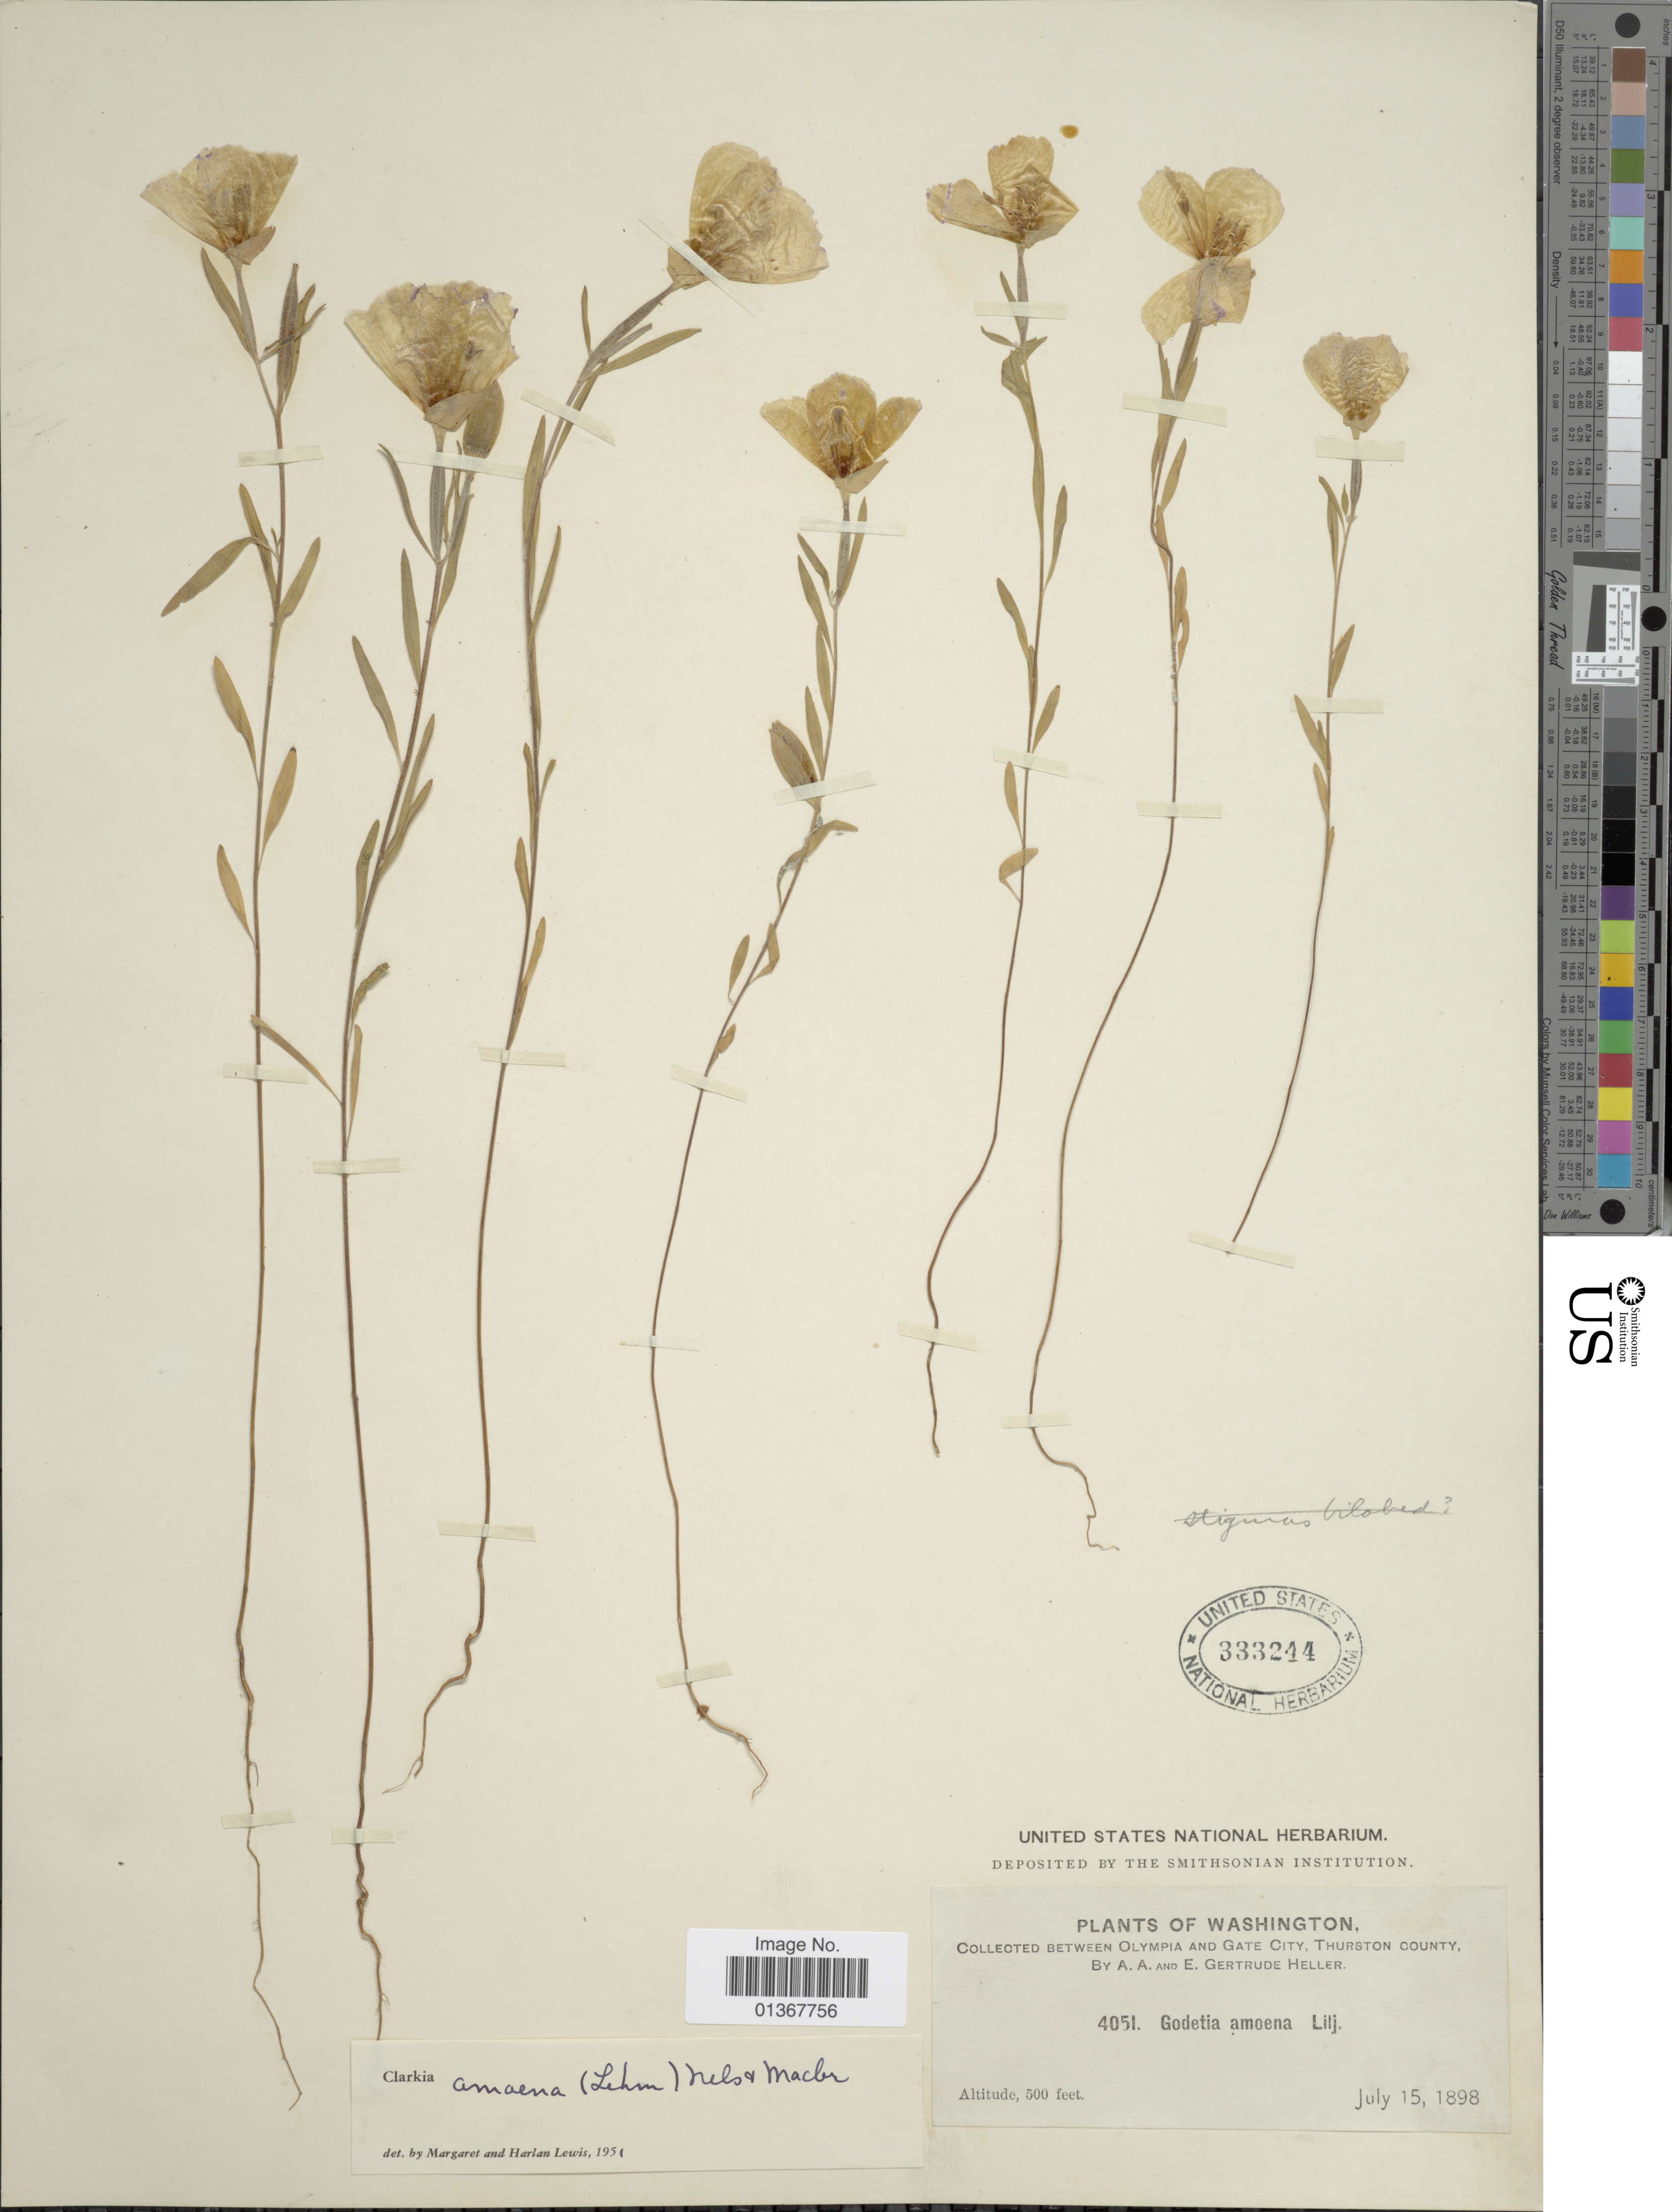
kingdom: Plantae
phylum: Tracheophyta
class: Magnoliopsida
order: Myrtales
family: Onagraceae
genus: Clarkia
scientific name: Clarkia amoena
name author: (Lehm.) A. Nelson & J.F. Macbr.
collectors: A. A. Heller & E. G. Heller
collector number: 4051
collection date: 1898-07-15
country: United States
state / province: Washington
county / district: Thurston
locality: Between Olympia and Gate City, Thurston County.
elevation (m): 152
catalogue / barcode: US 333244